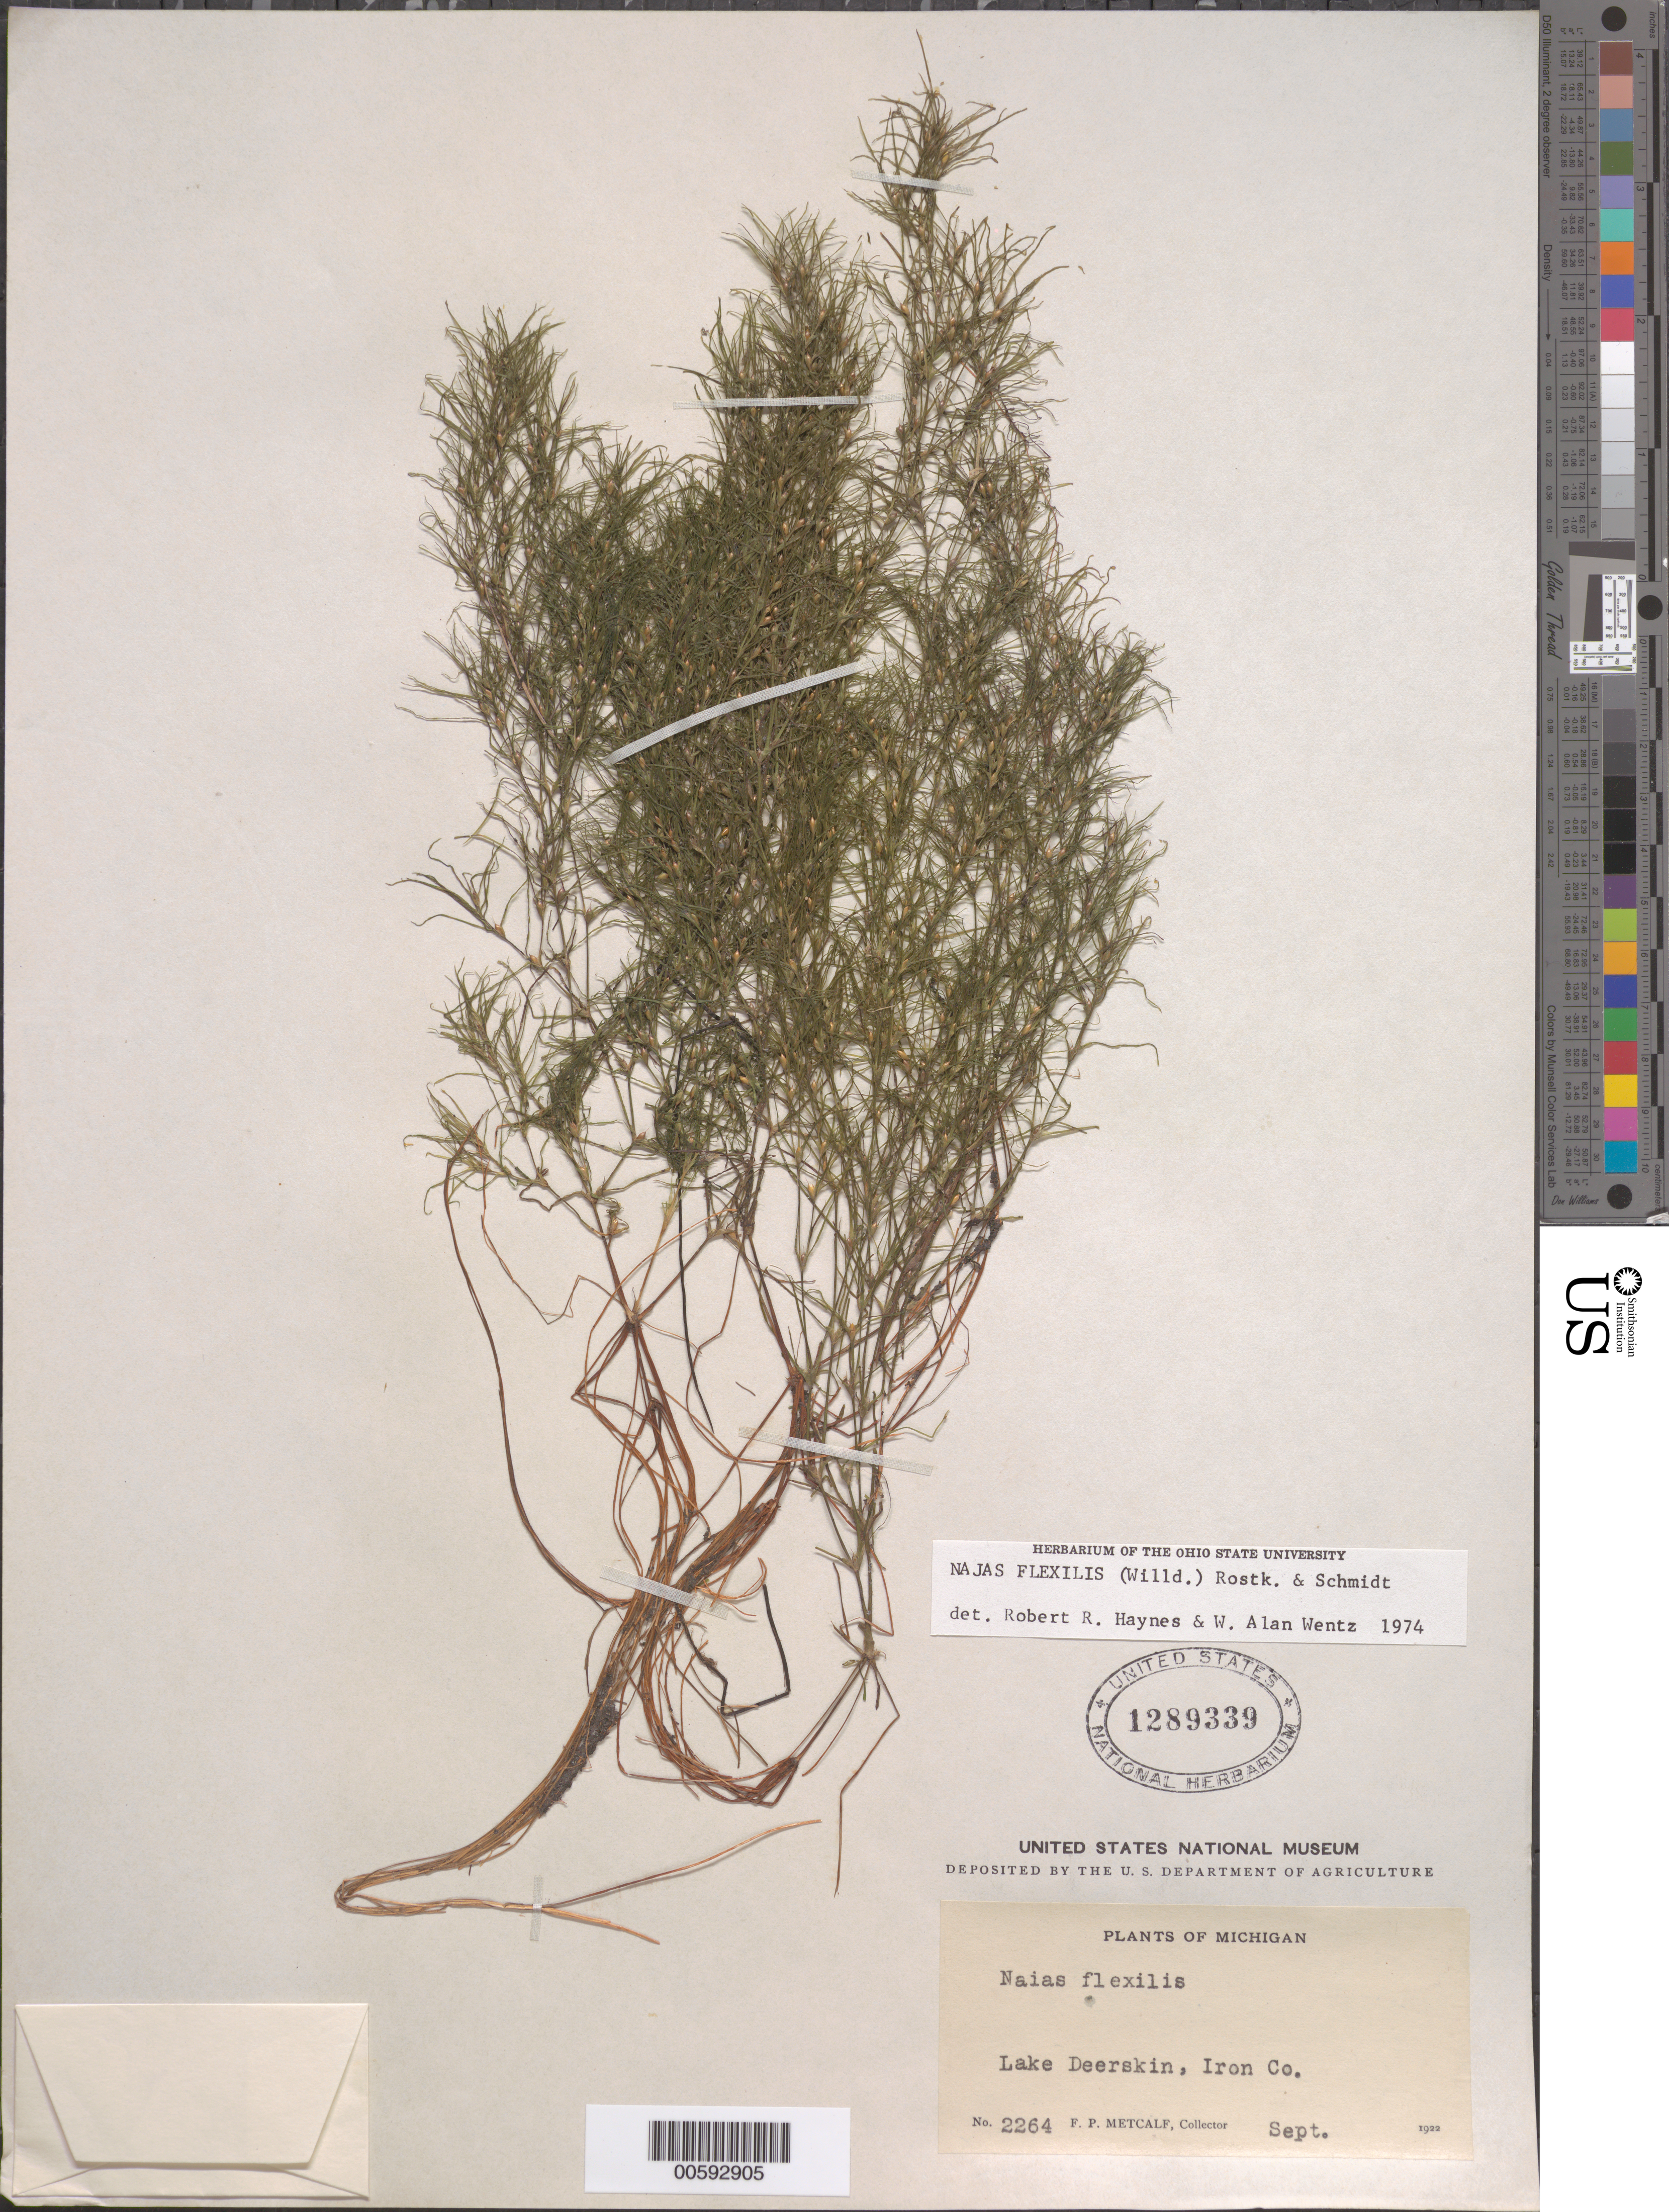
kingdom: Plantae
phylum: Tracheophyta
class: Liliopsida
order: Alismatales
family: Hydrocharitaceae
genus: Najas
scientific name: Najas flexilis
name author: (Willd.) Rostk. & Schmidt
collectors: F. P. Metcalf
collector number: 2264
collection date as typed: Sep 1922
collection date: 1922-09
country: United States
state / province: Michigan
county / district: Iron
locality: Lake Deerskin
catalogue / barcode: US 1289339